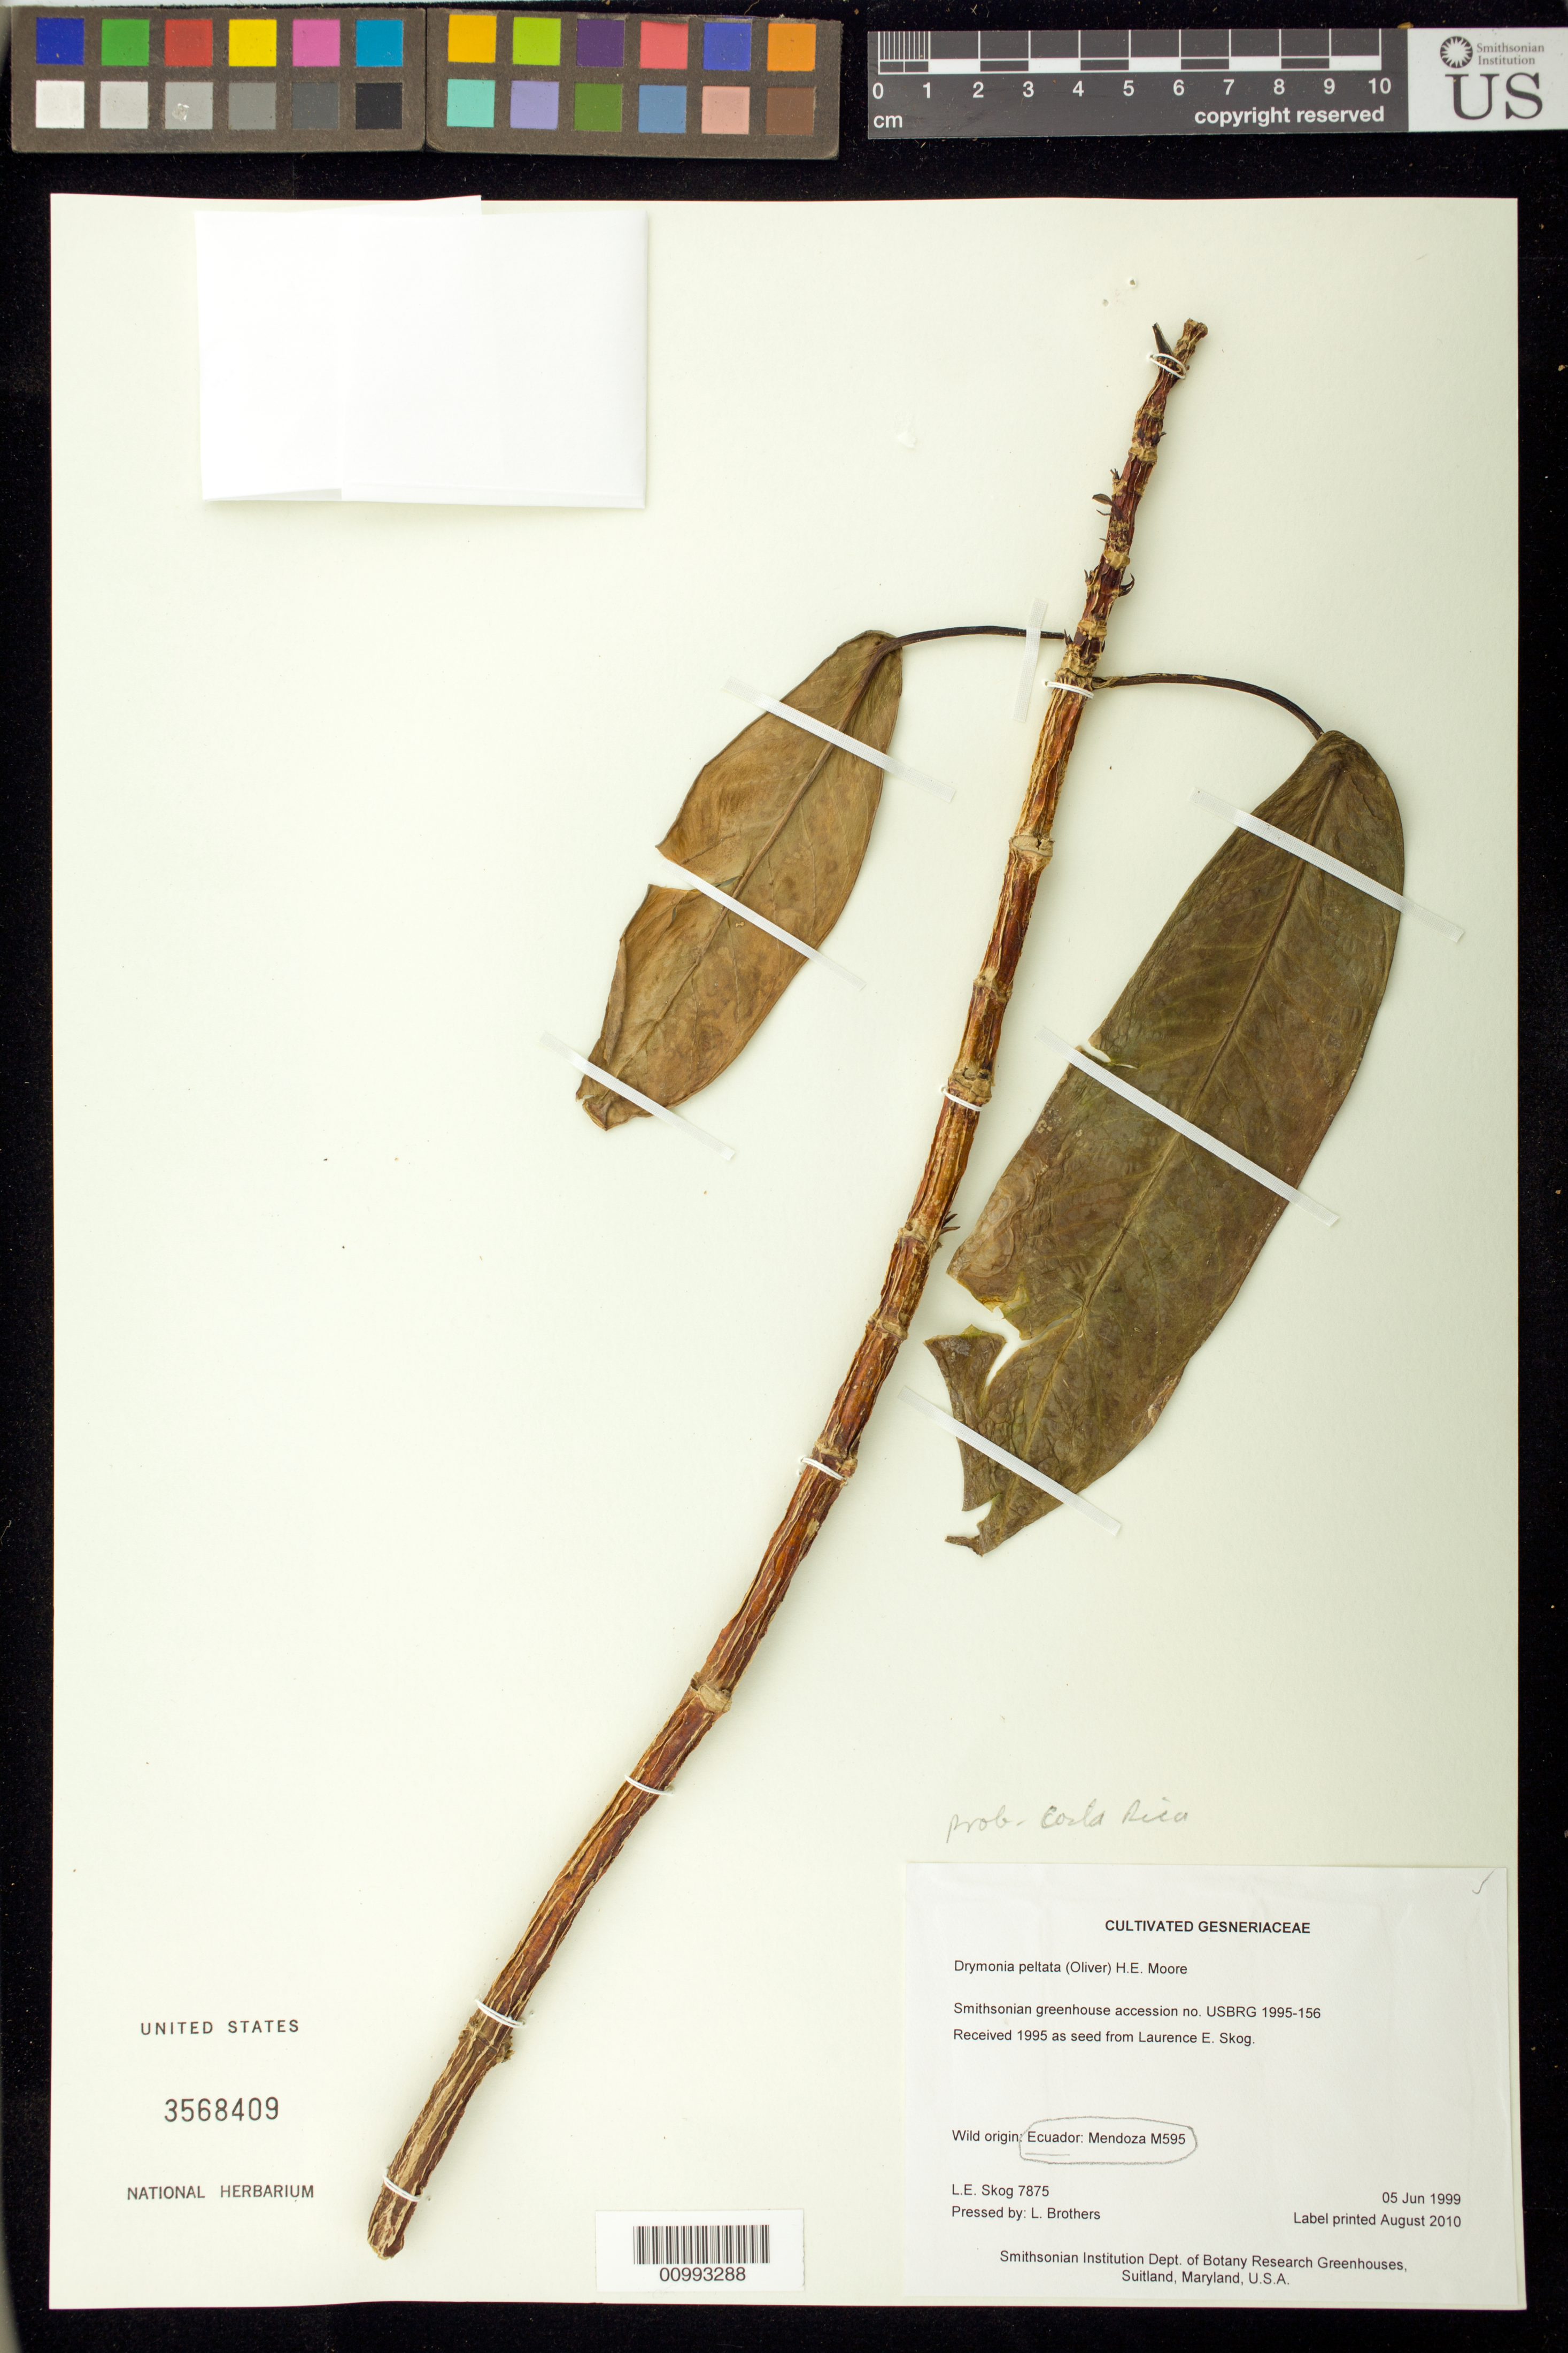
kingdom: Plantae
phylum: Tracheophyta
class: Magnoliopsida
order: Lamiales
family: Gesneriaceae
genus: Drymonia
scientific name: Drymonia peltata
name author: (Oliv.) H.E. Moore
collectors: L. E. Skog & L. Brothers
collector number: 7875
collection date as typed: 05 Jun 1999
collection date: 1999-06-05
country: Ecuador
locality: Smithsonian Institution Dept. of Botany Research Greenhouses, Suitland, Maryland, U.S.A.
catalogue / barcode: US 3568409